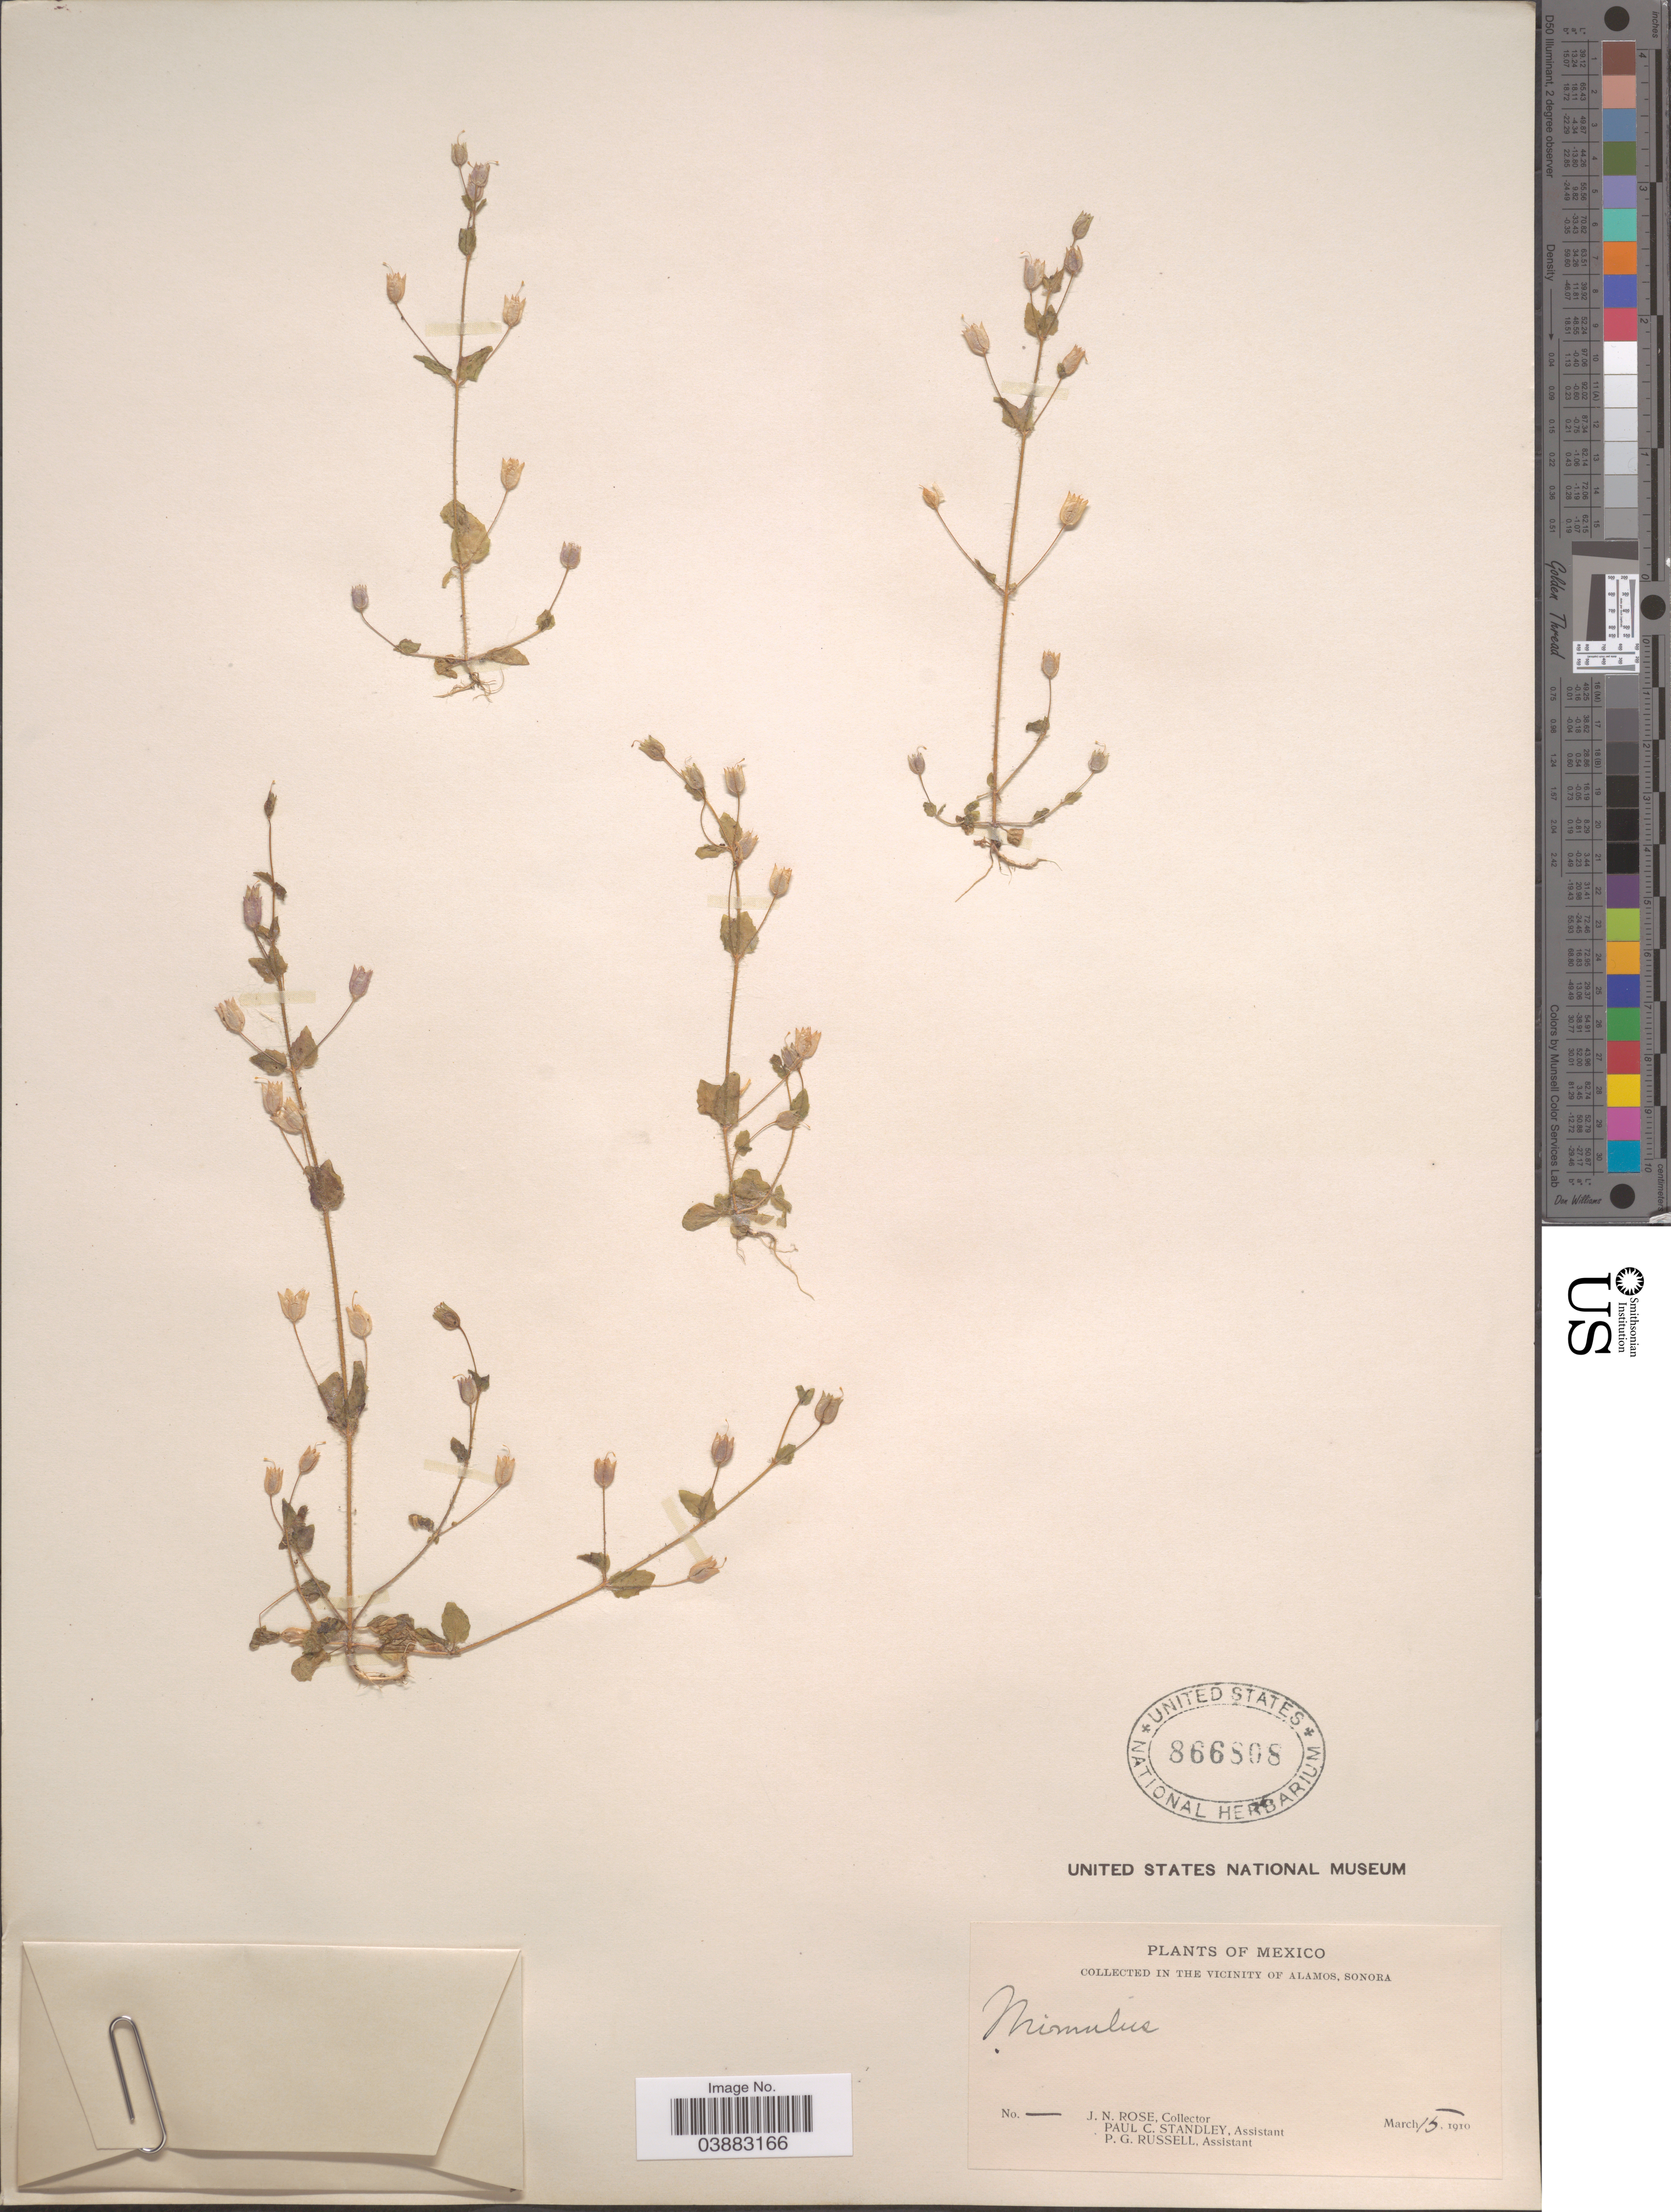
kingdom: Plantae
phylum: Tracheophyta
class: Magnoliopsida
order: Lamiales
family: Phrymaceae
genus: Mimulus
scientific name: Mimulus floribundus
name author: Douglas ex Lindl.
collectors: J. N. Rose, P. C. Standley & P. G. Russell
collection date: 1910-03-15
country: Mexico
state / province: Sonora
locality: In the vicinity of Alamos.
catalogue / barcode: US 866808